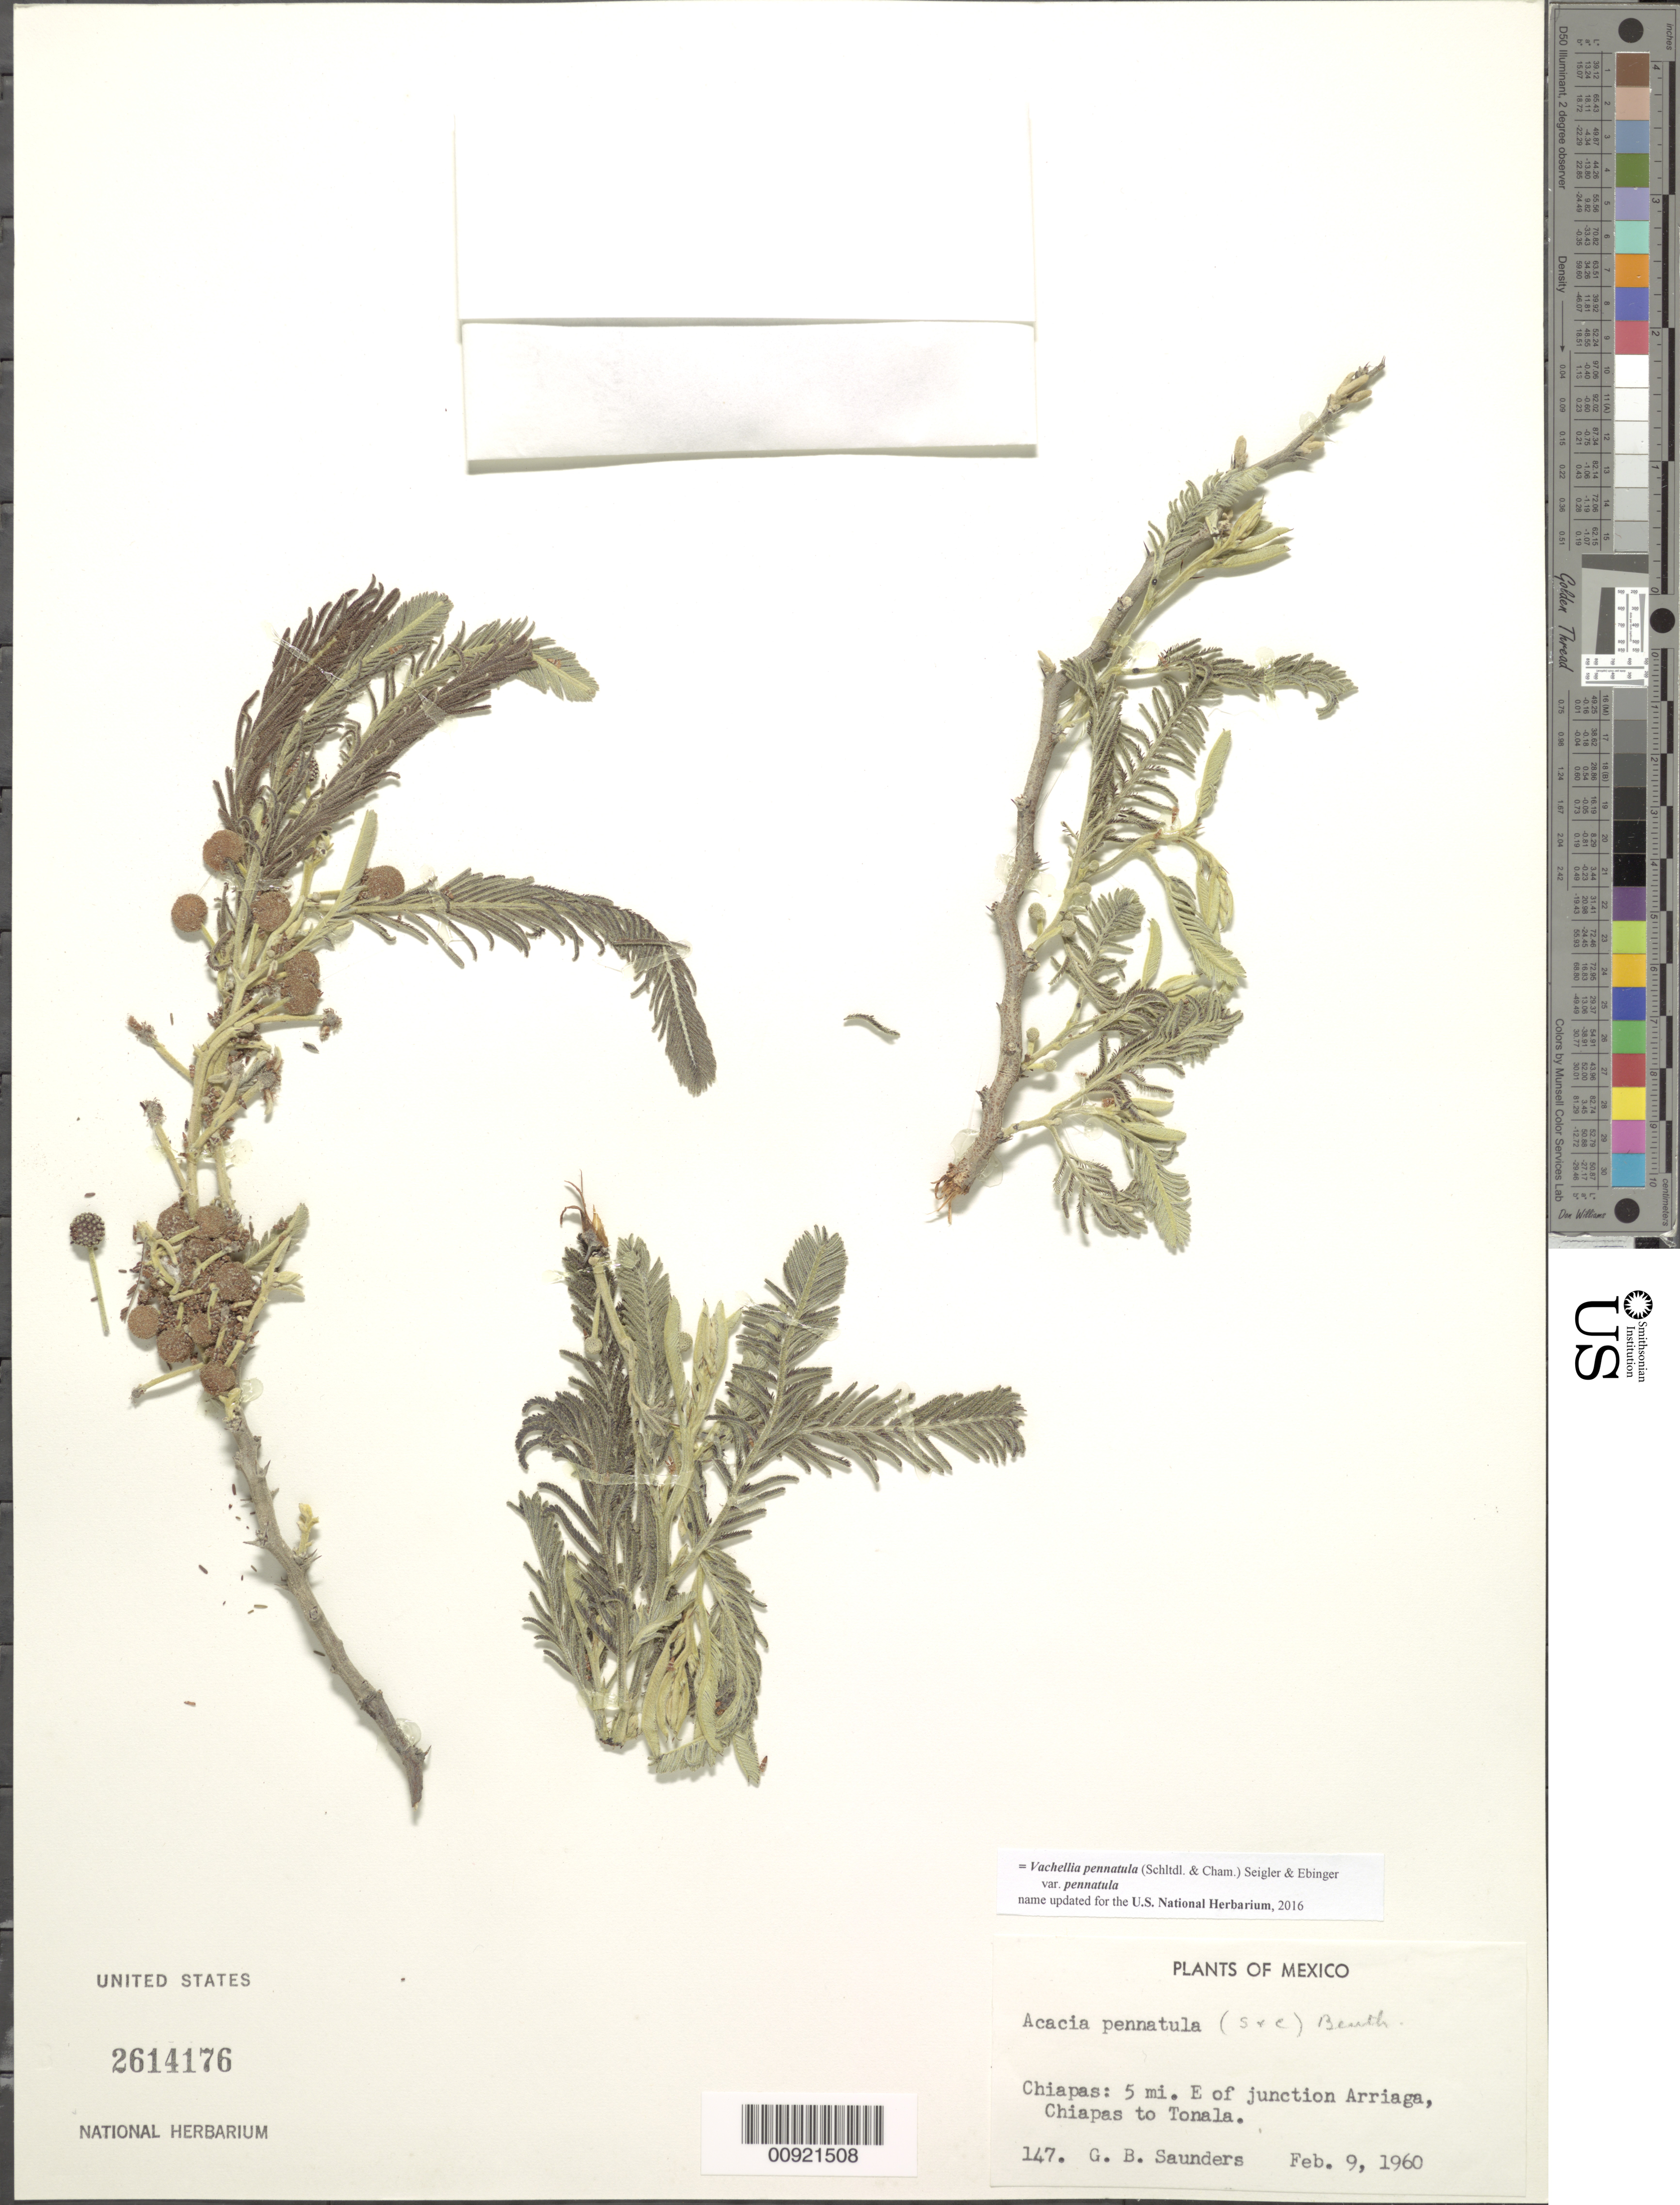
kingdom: Plantae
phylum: Tracheophyta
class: Magnoliopsida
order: Fabales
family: Fabaceae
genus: Vachellia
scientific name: Vachellia pennatula var. pennatula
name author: (Schltdl. & Cham.) Seigler & Ebinger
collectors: G. B. Saunders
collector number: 147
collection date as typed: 09 Feb 1960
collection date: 1960-02-09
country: Mexico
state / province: Chiapas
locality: Chiapas: 5 mi. E of junction Arriaga, Chiapas to Tonala.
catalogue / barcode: US 2614176